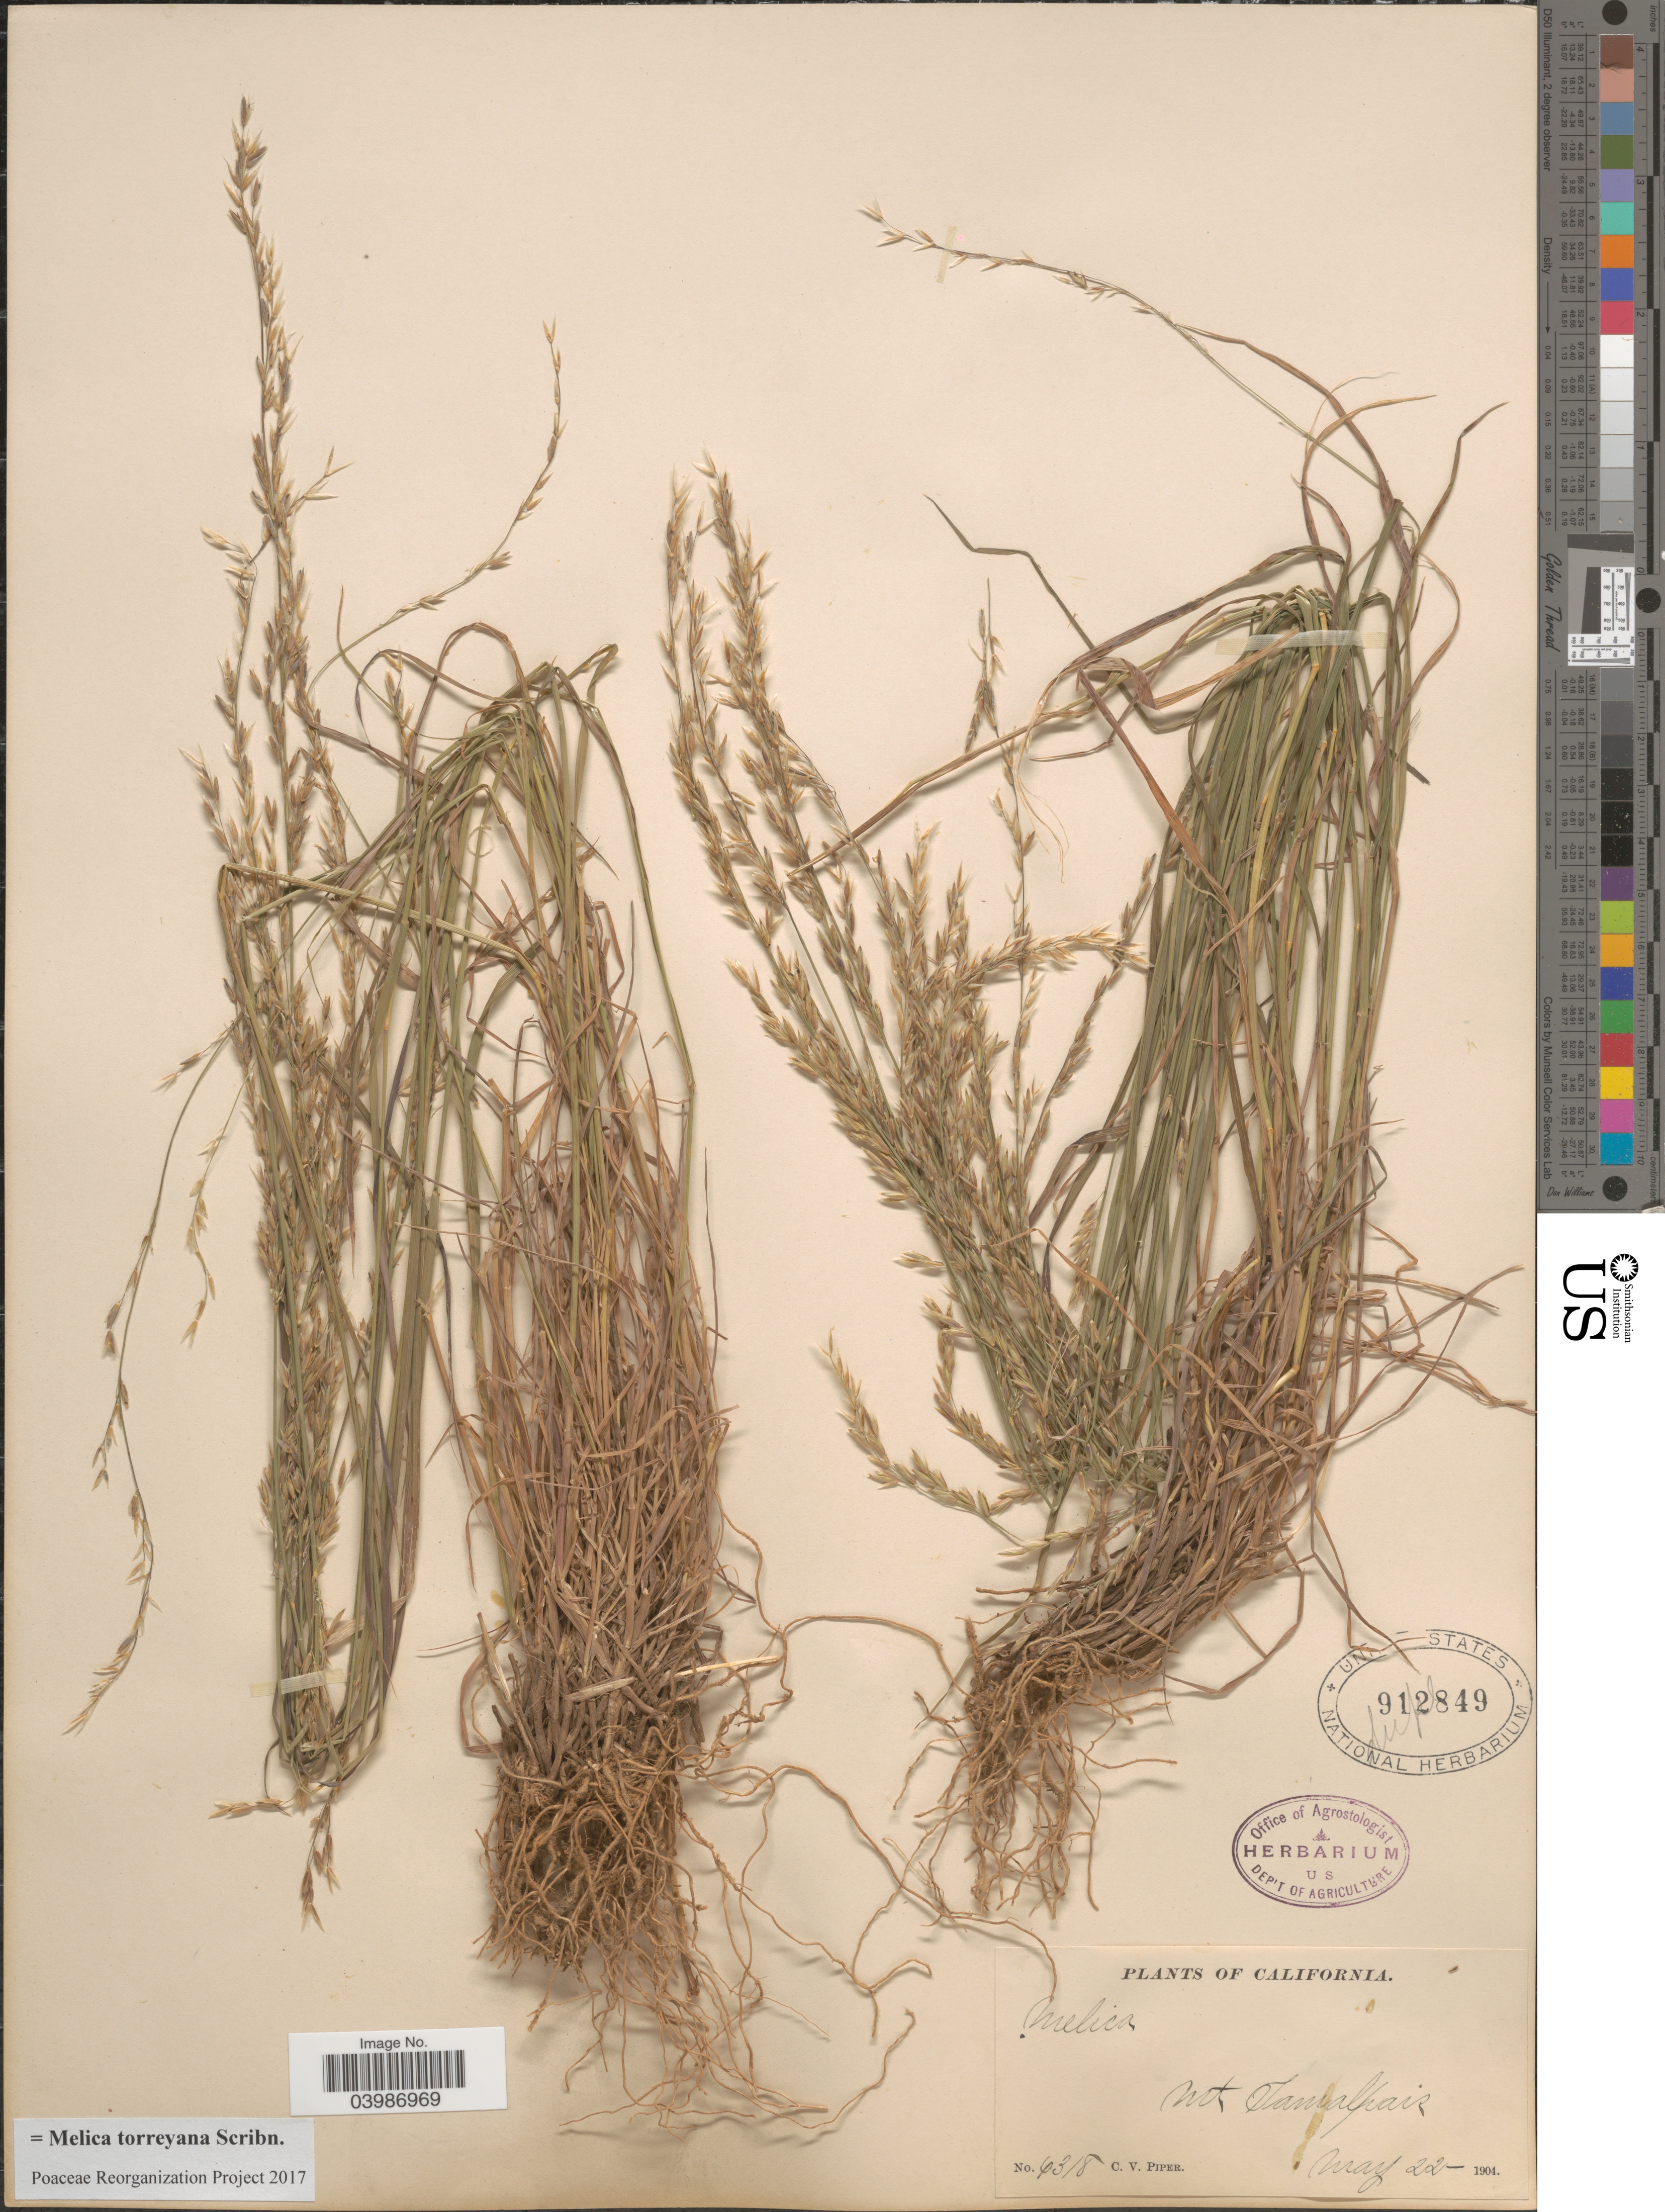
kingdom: Plantae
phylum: Tracheophyta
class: Liliopsida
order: Poales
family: Poaceae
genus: Melica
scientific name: Melica torreyana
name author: Scribn.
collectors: C. V. Piper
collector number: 6318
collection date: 1904-05-22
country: United States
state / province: California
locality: Mt Tamalpais.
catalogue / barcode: US 912849